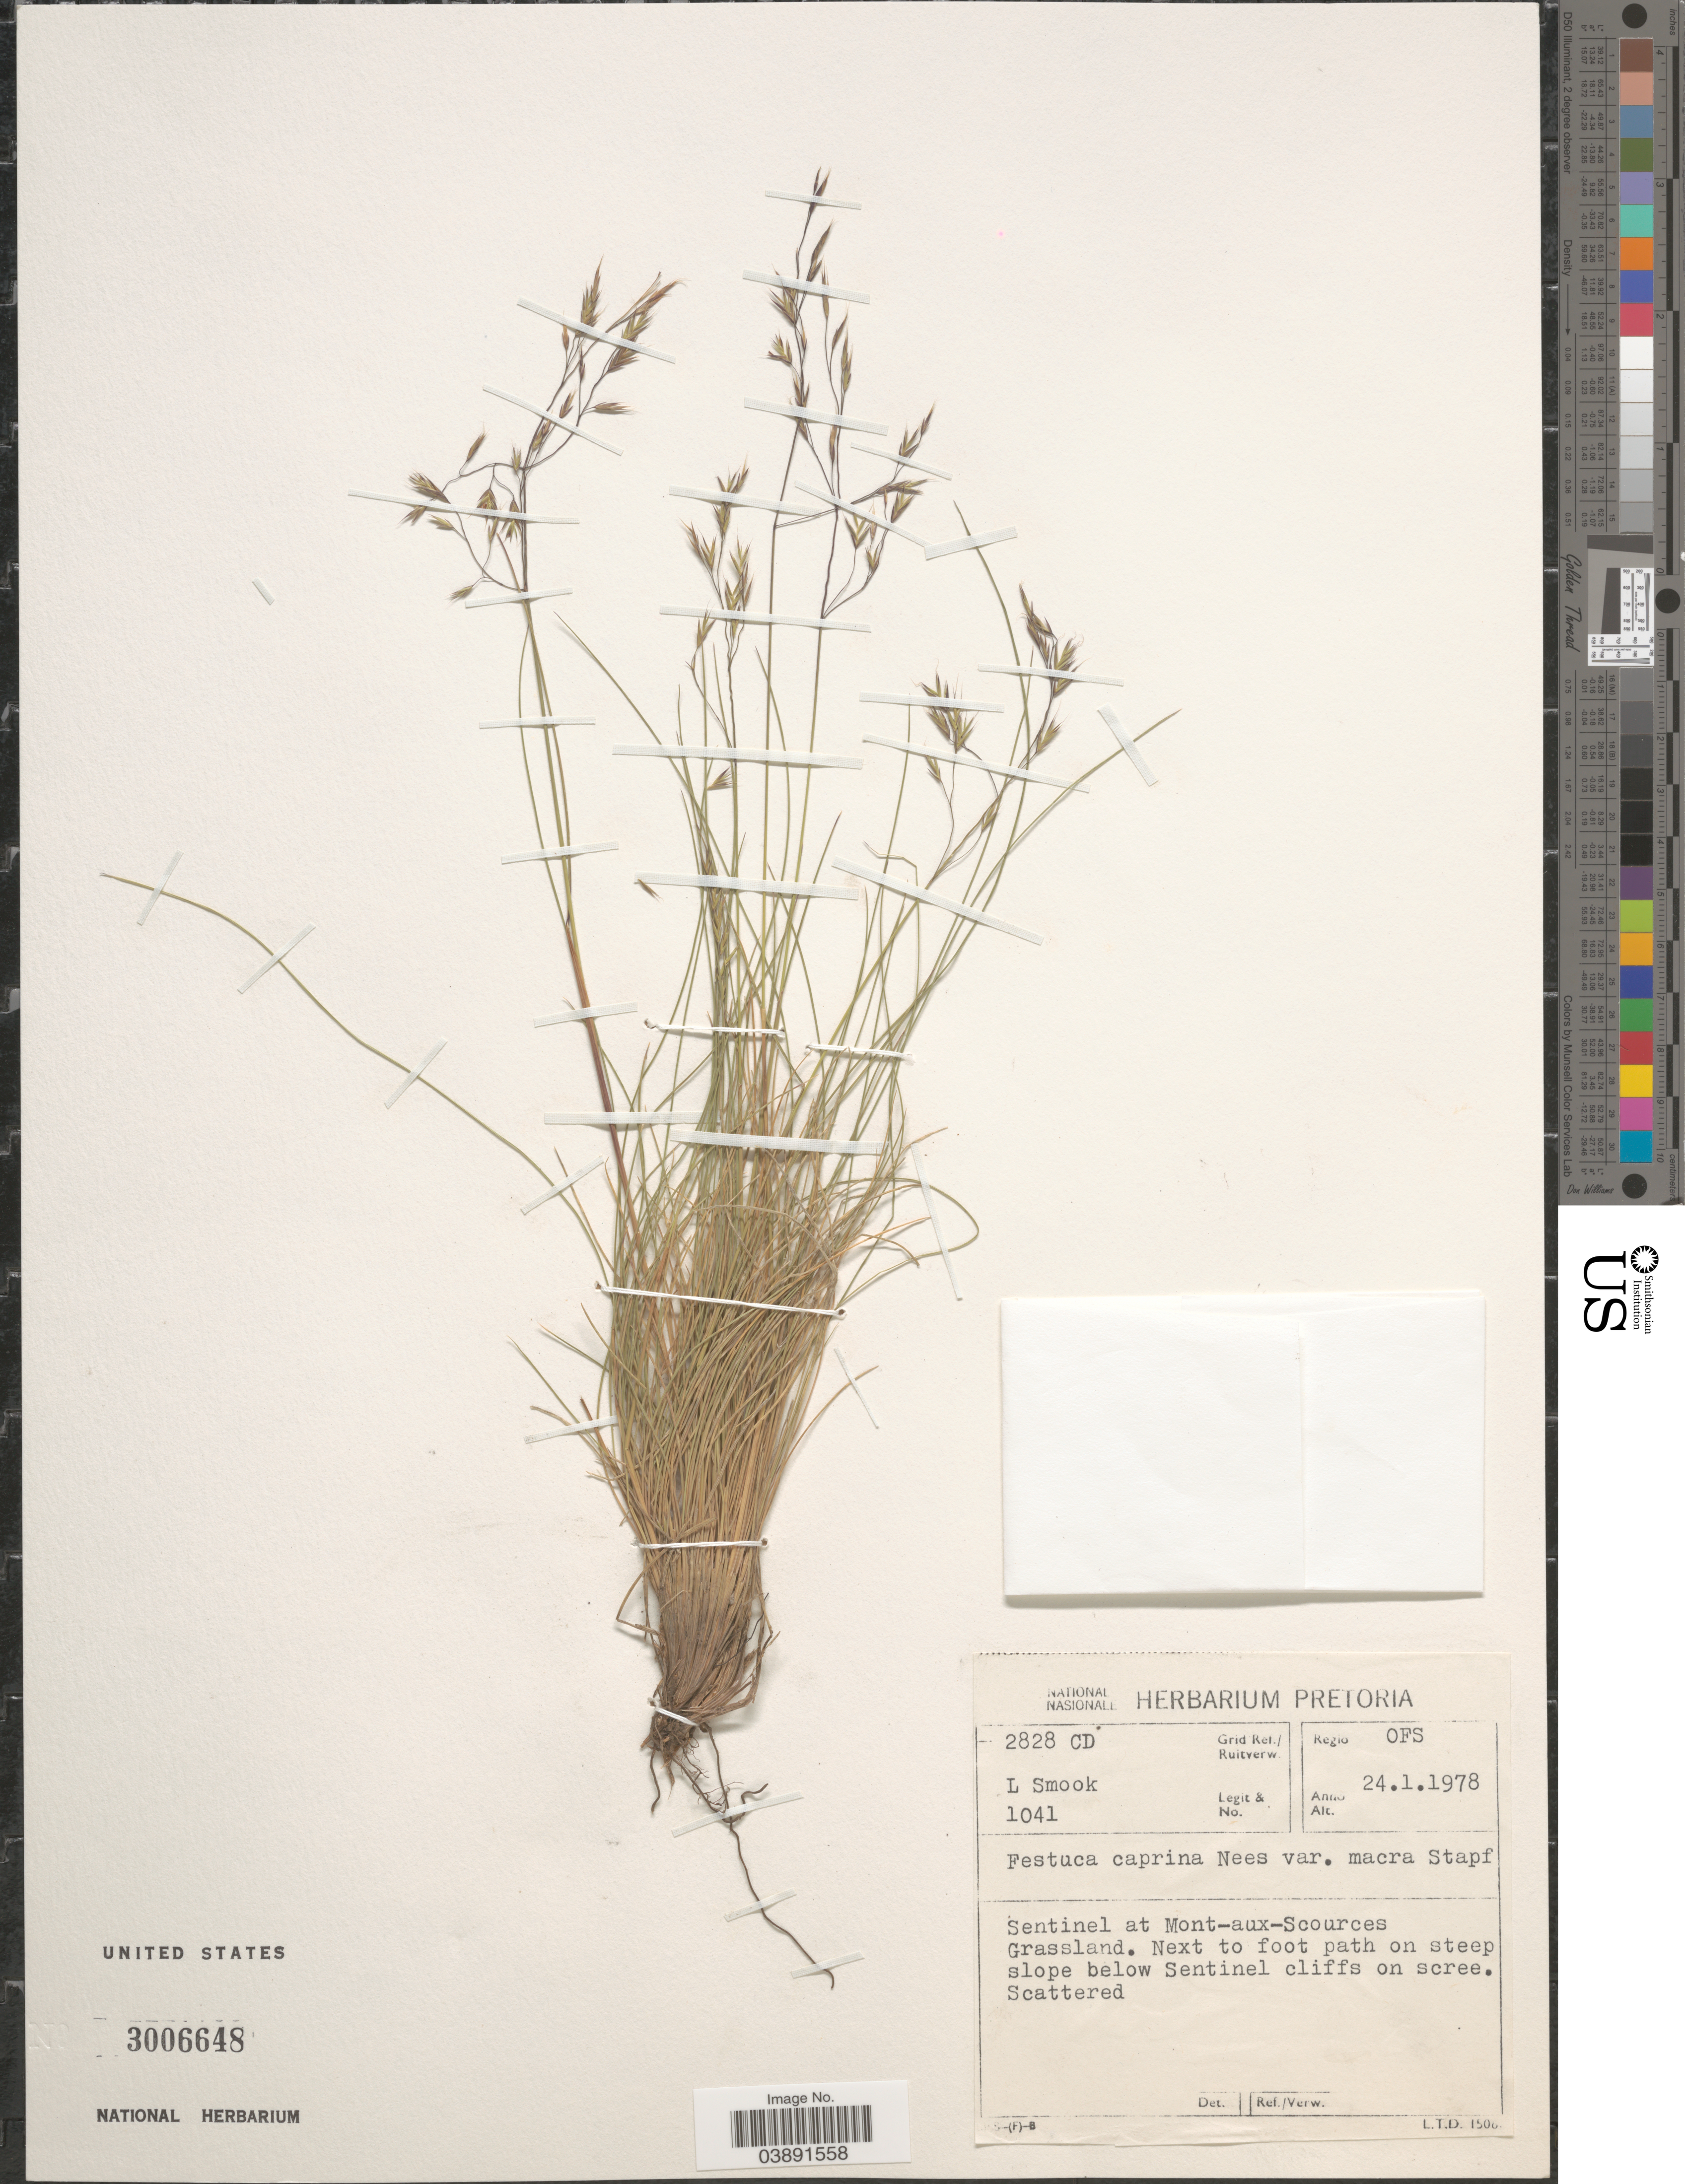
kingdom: Plantae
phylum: Tracheophyta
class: Liliopsida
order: Poales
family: Poaceae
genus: Festuca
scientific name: Festuca caprina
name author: Nees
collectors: L. Smook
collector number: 1041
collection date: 1978-01-24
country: South Africa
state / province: Free State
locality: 2828 CD Grid Ref./Ruitverw. Regio OFS. Sentinel at Mont-aux-Scources Grassland. Next to foot path on steep slope below Sentinel cliffs on scree.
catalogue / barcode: US 3006648